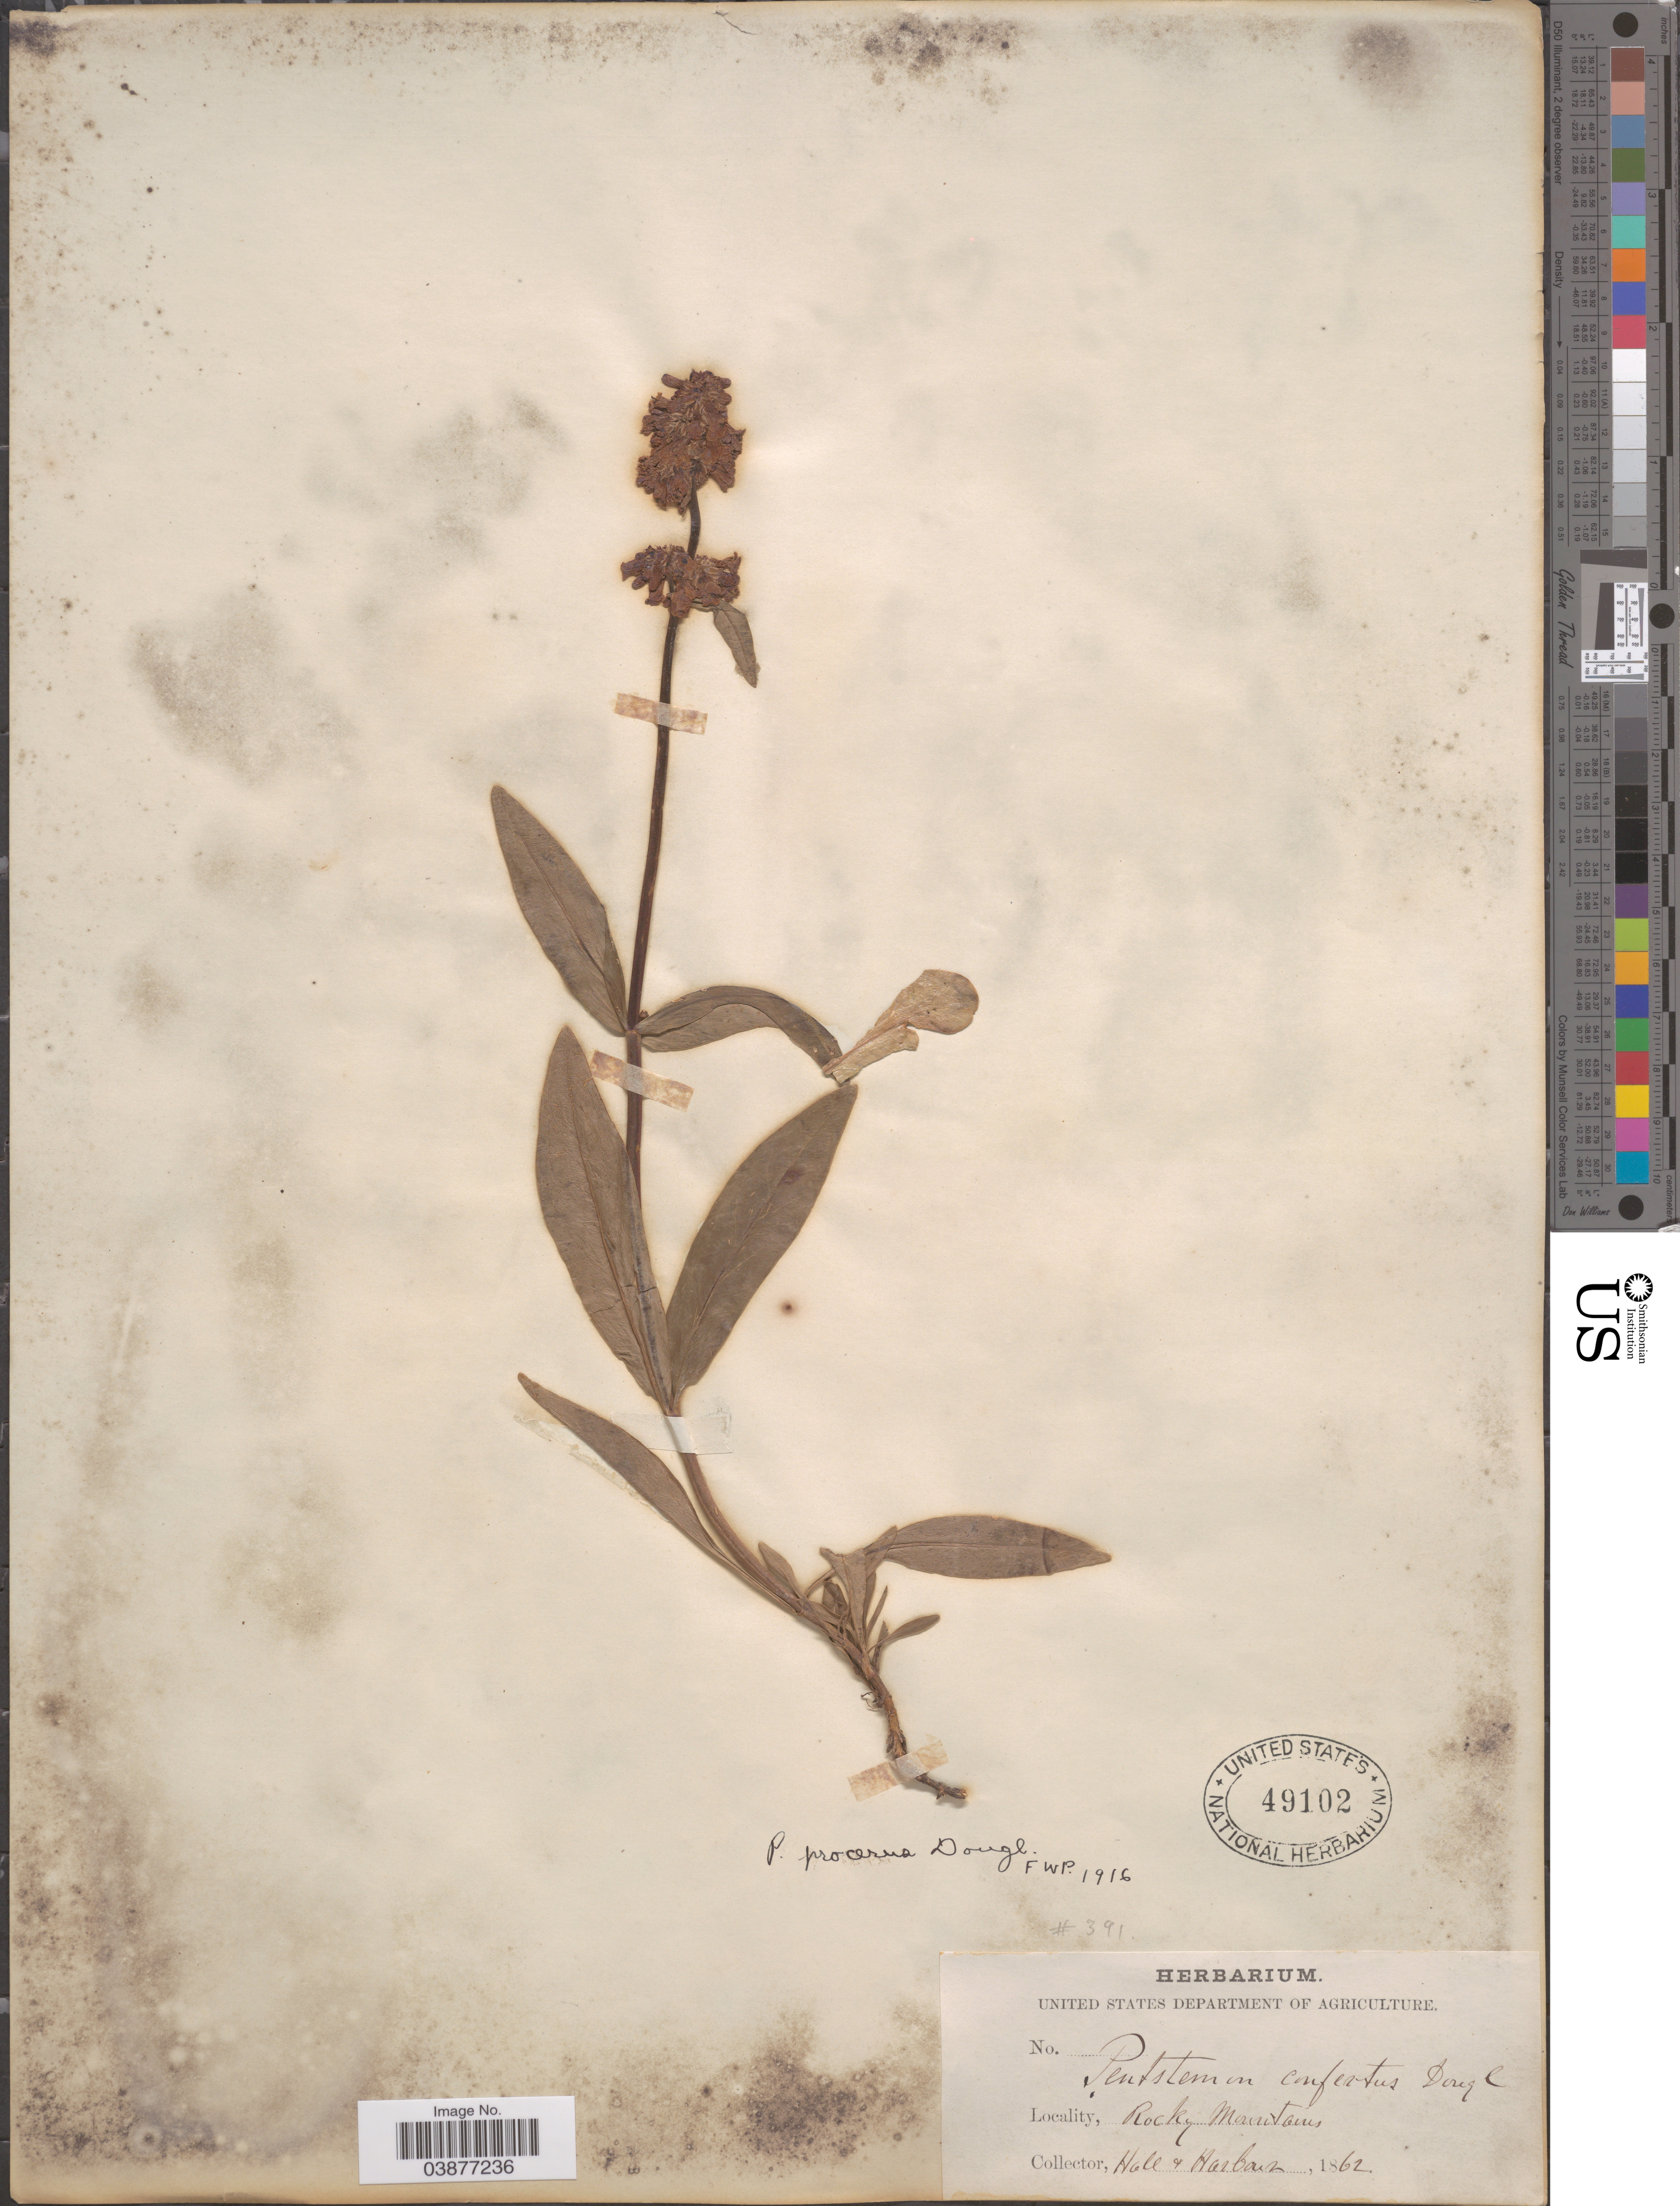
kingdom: Plantae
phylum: Tracheophyta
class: Magnoliopsida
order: Lamiales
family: Plantaginaceae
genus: Penstemon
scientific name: Penstemon procerus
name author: Douglas ex Graham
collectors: -- Hall & Harbour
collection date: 1862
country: United States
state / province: Colorado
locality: Rocky Mountains.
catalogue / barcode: US 49102